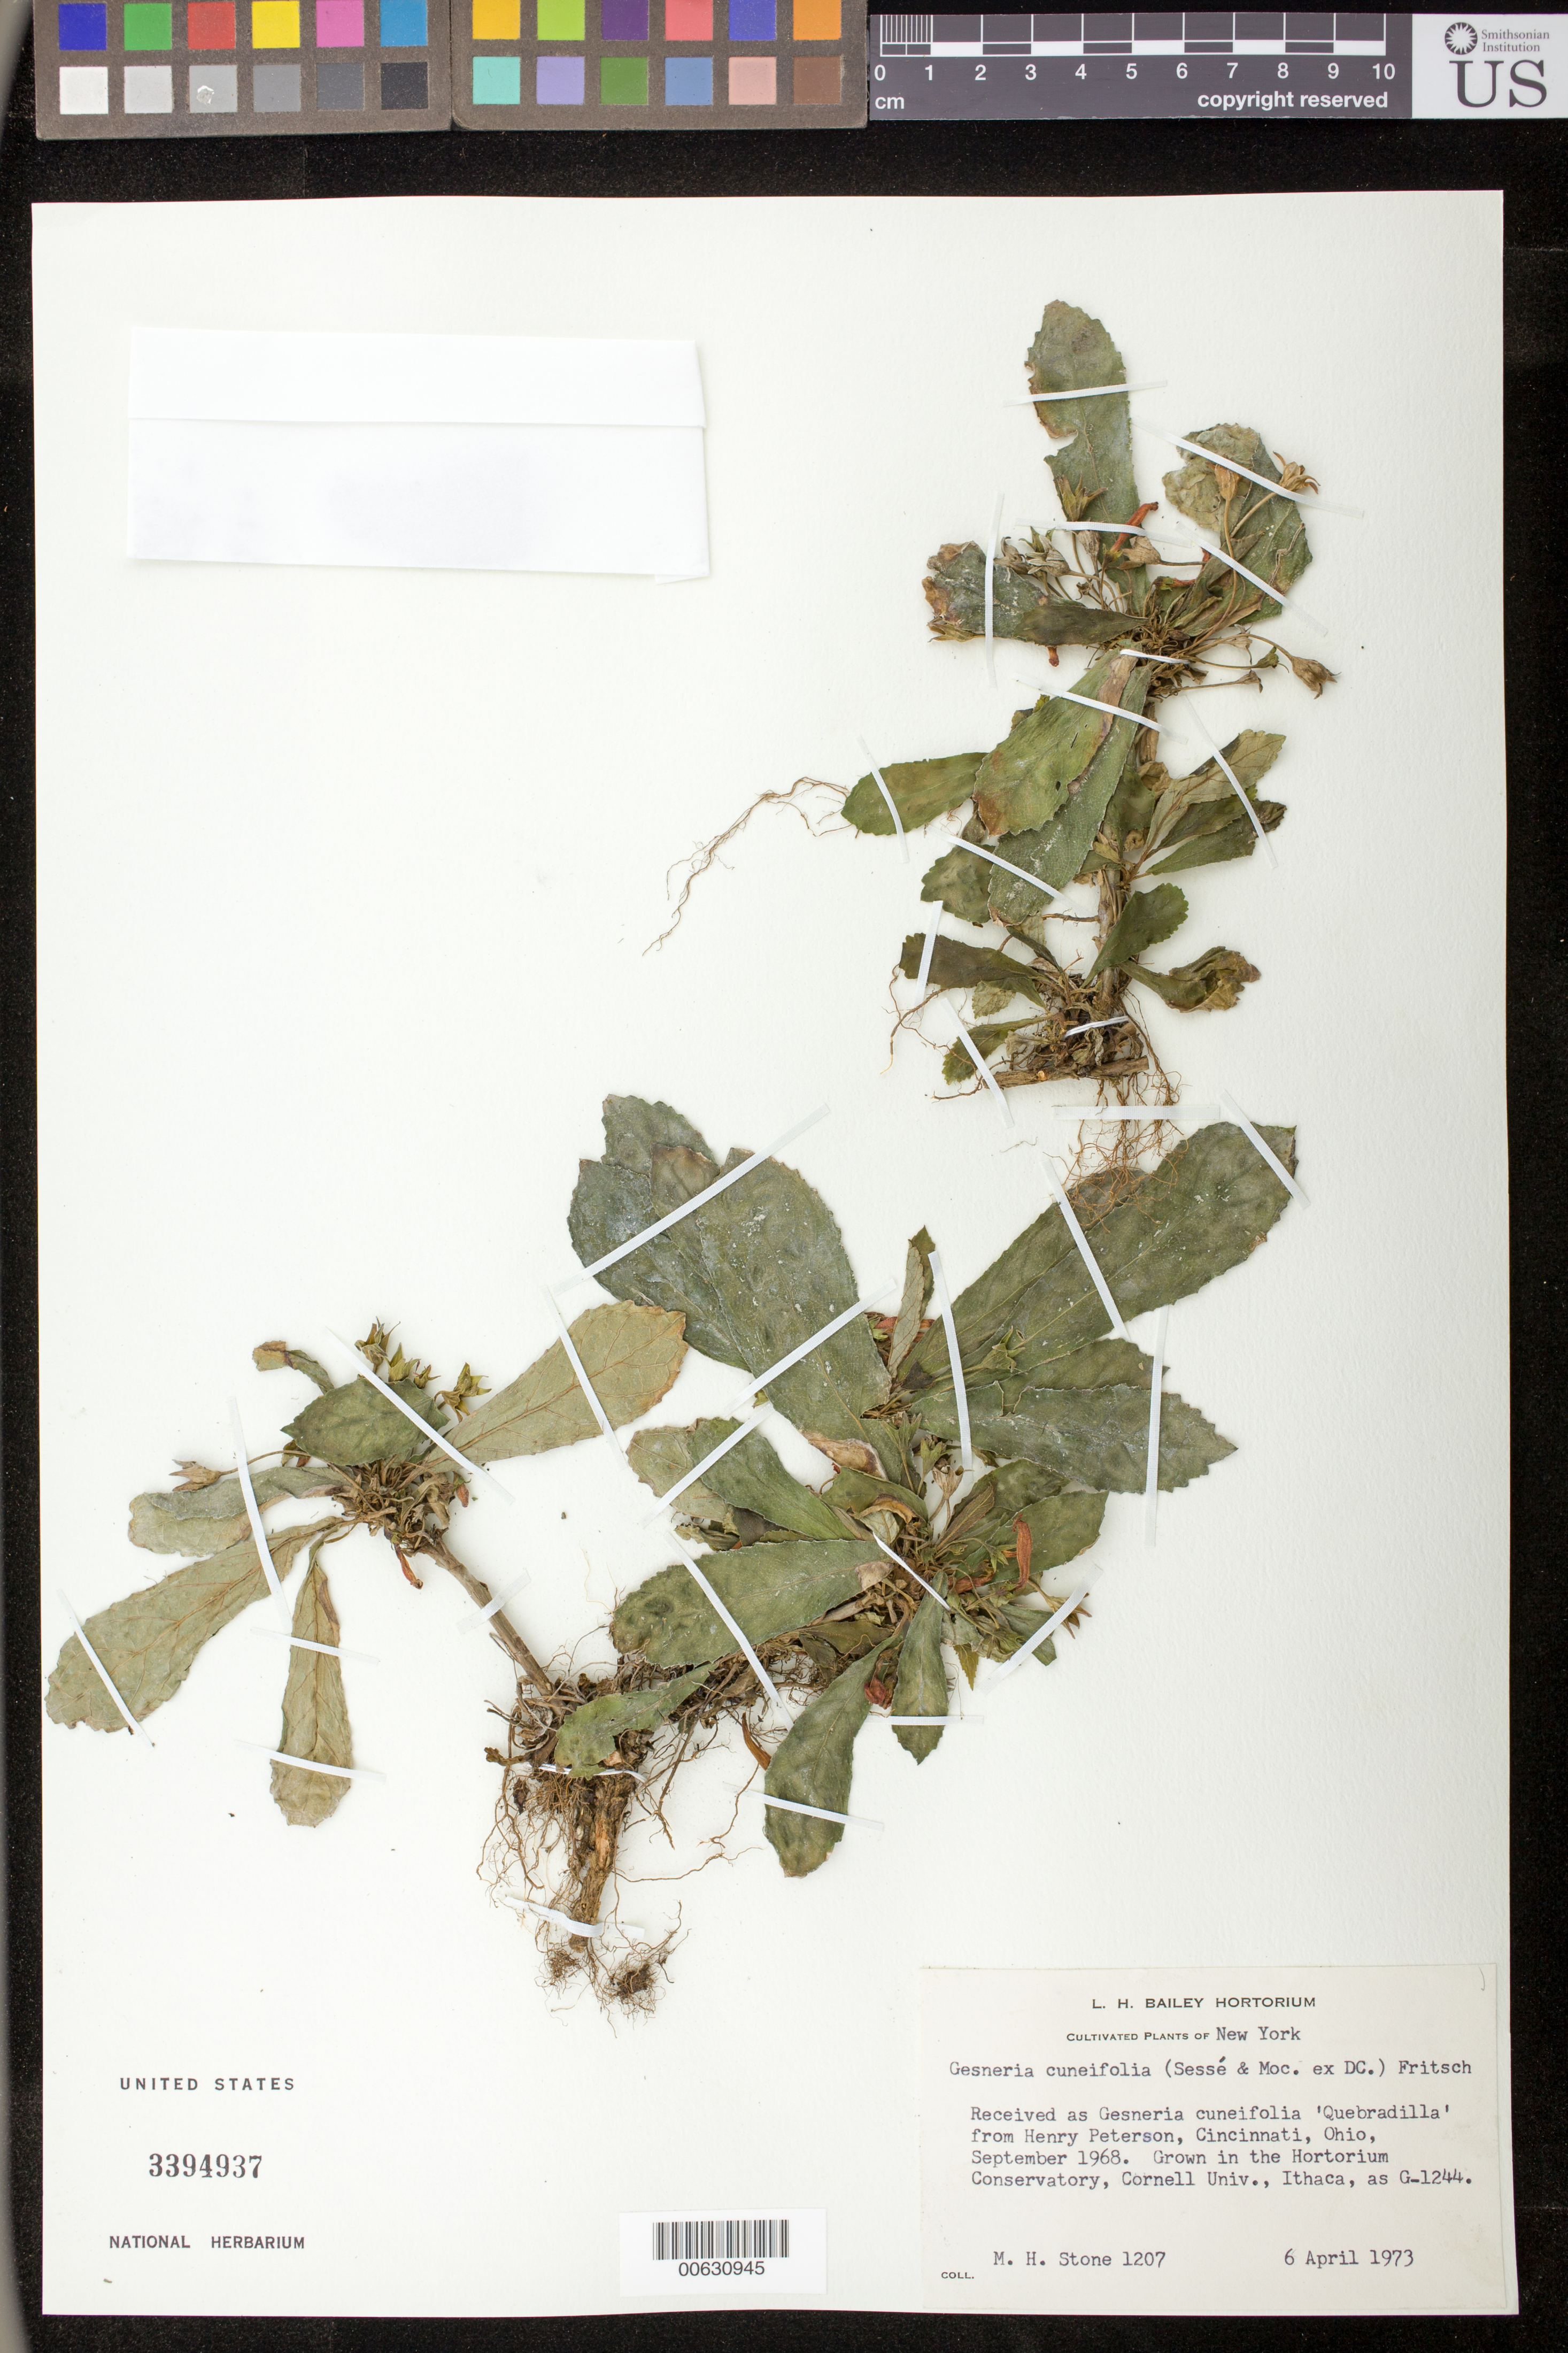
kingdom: Plantae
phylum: Tracheophyta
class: Magnoliopsida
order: Lamiales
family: Gesneriaceae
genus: Gesneria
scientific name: Gesneria cuneifolia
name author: (DC.) Fritsch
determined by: Skog, Laurence E.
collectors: M. Stone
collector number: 1207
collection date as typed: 06 Apr 1973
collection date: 1973-04-06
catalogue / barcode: US 3394937